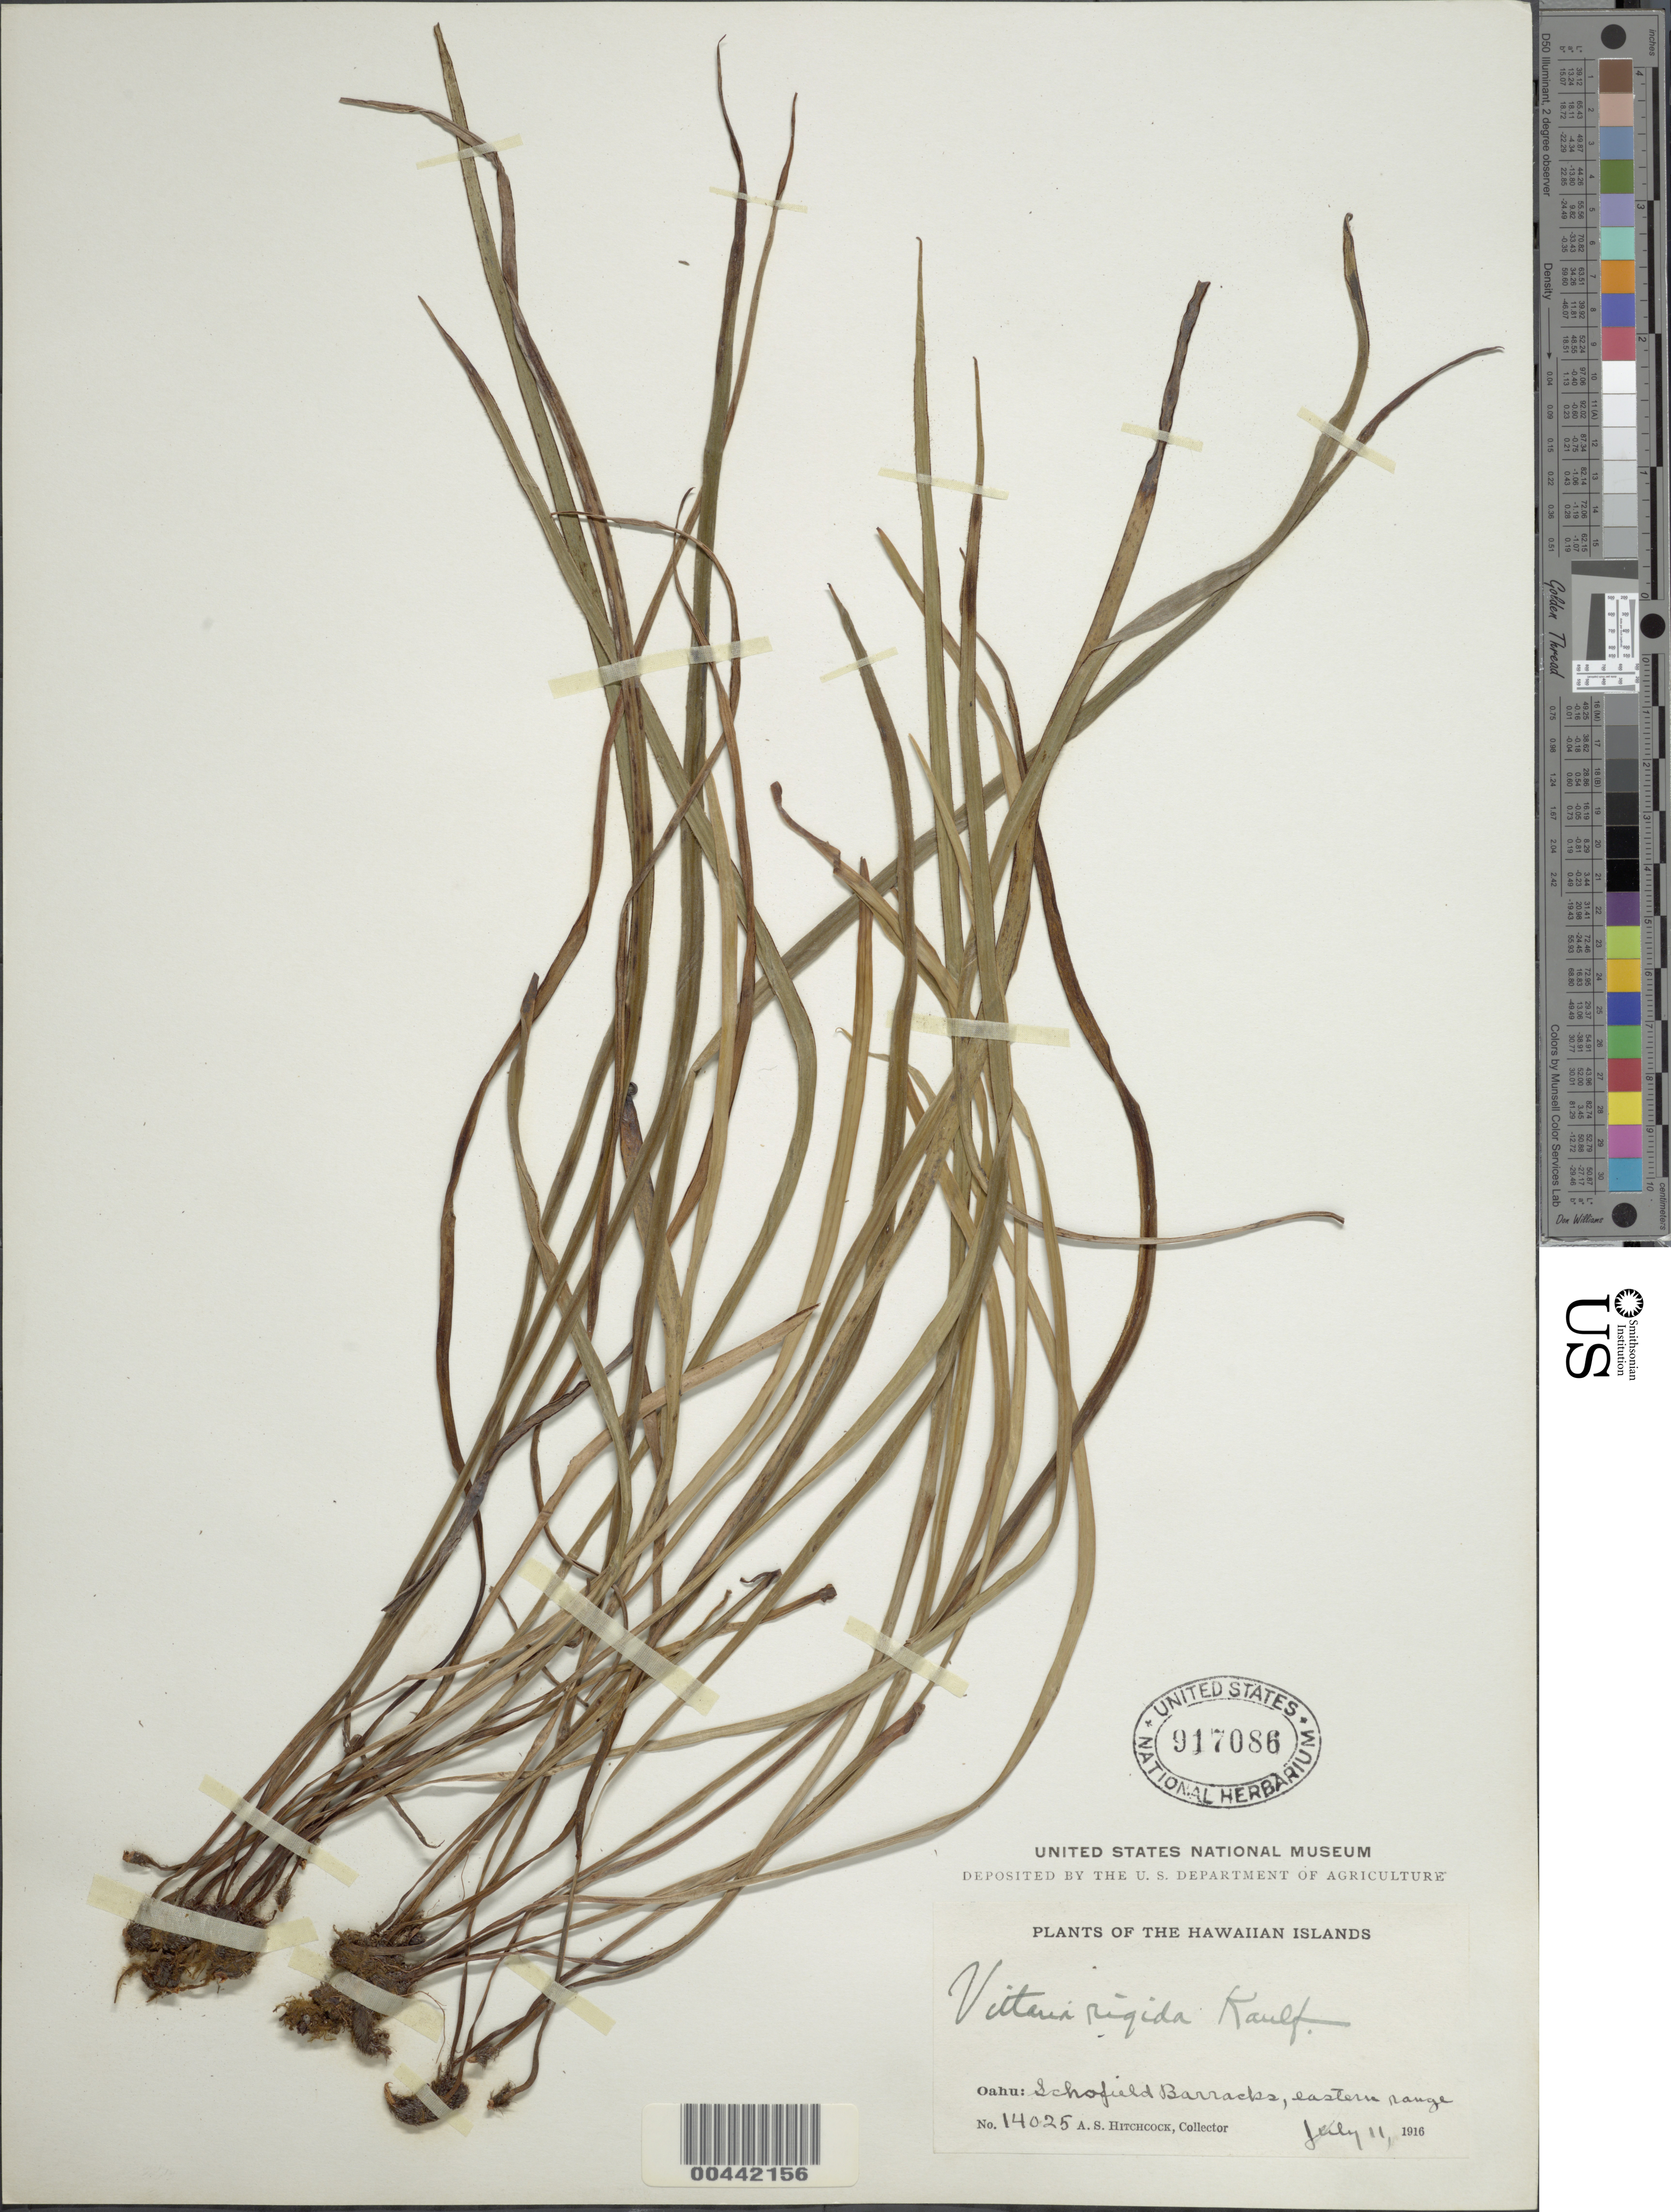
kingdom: Plantae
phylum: Tracheophyta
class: Polypodiopsida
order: Polypodiales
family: Pteridaceae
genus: Haplopteris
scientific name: Haplopteris elongata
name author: (Sw.) Crane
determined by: Wagner, W. L., (BOT), Smithsonian Institution - National Museum of Natural History (UNITED STATES)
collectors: A. S. Hitchcock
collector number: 14025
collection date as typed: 11 Jul 1916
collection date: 1916-07-11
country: United States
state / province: Hawaii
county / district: Honolulu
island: Oahu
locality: Schofield Barracks, E range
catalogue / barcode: US 917086